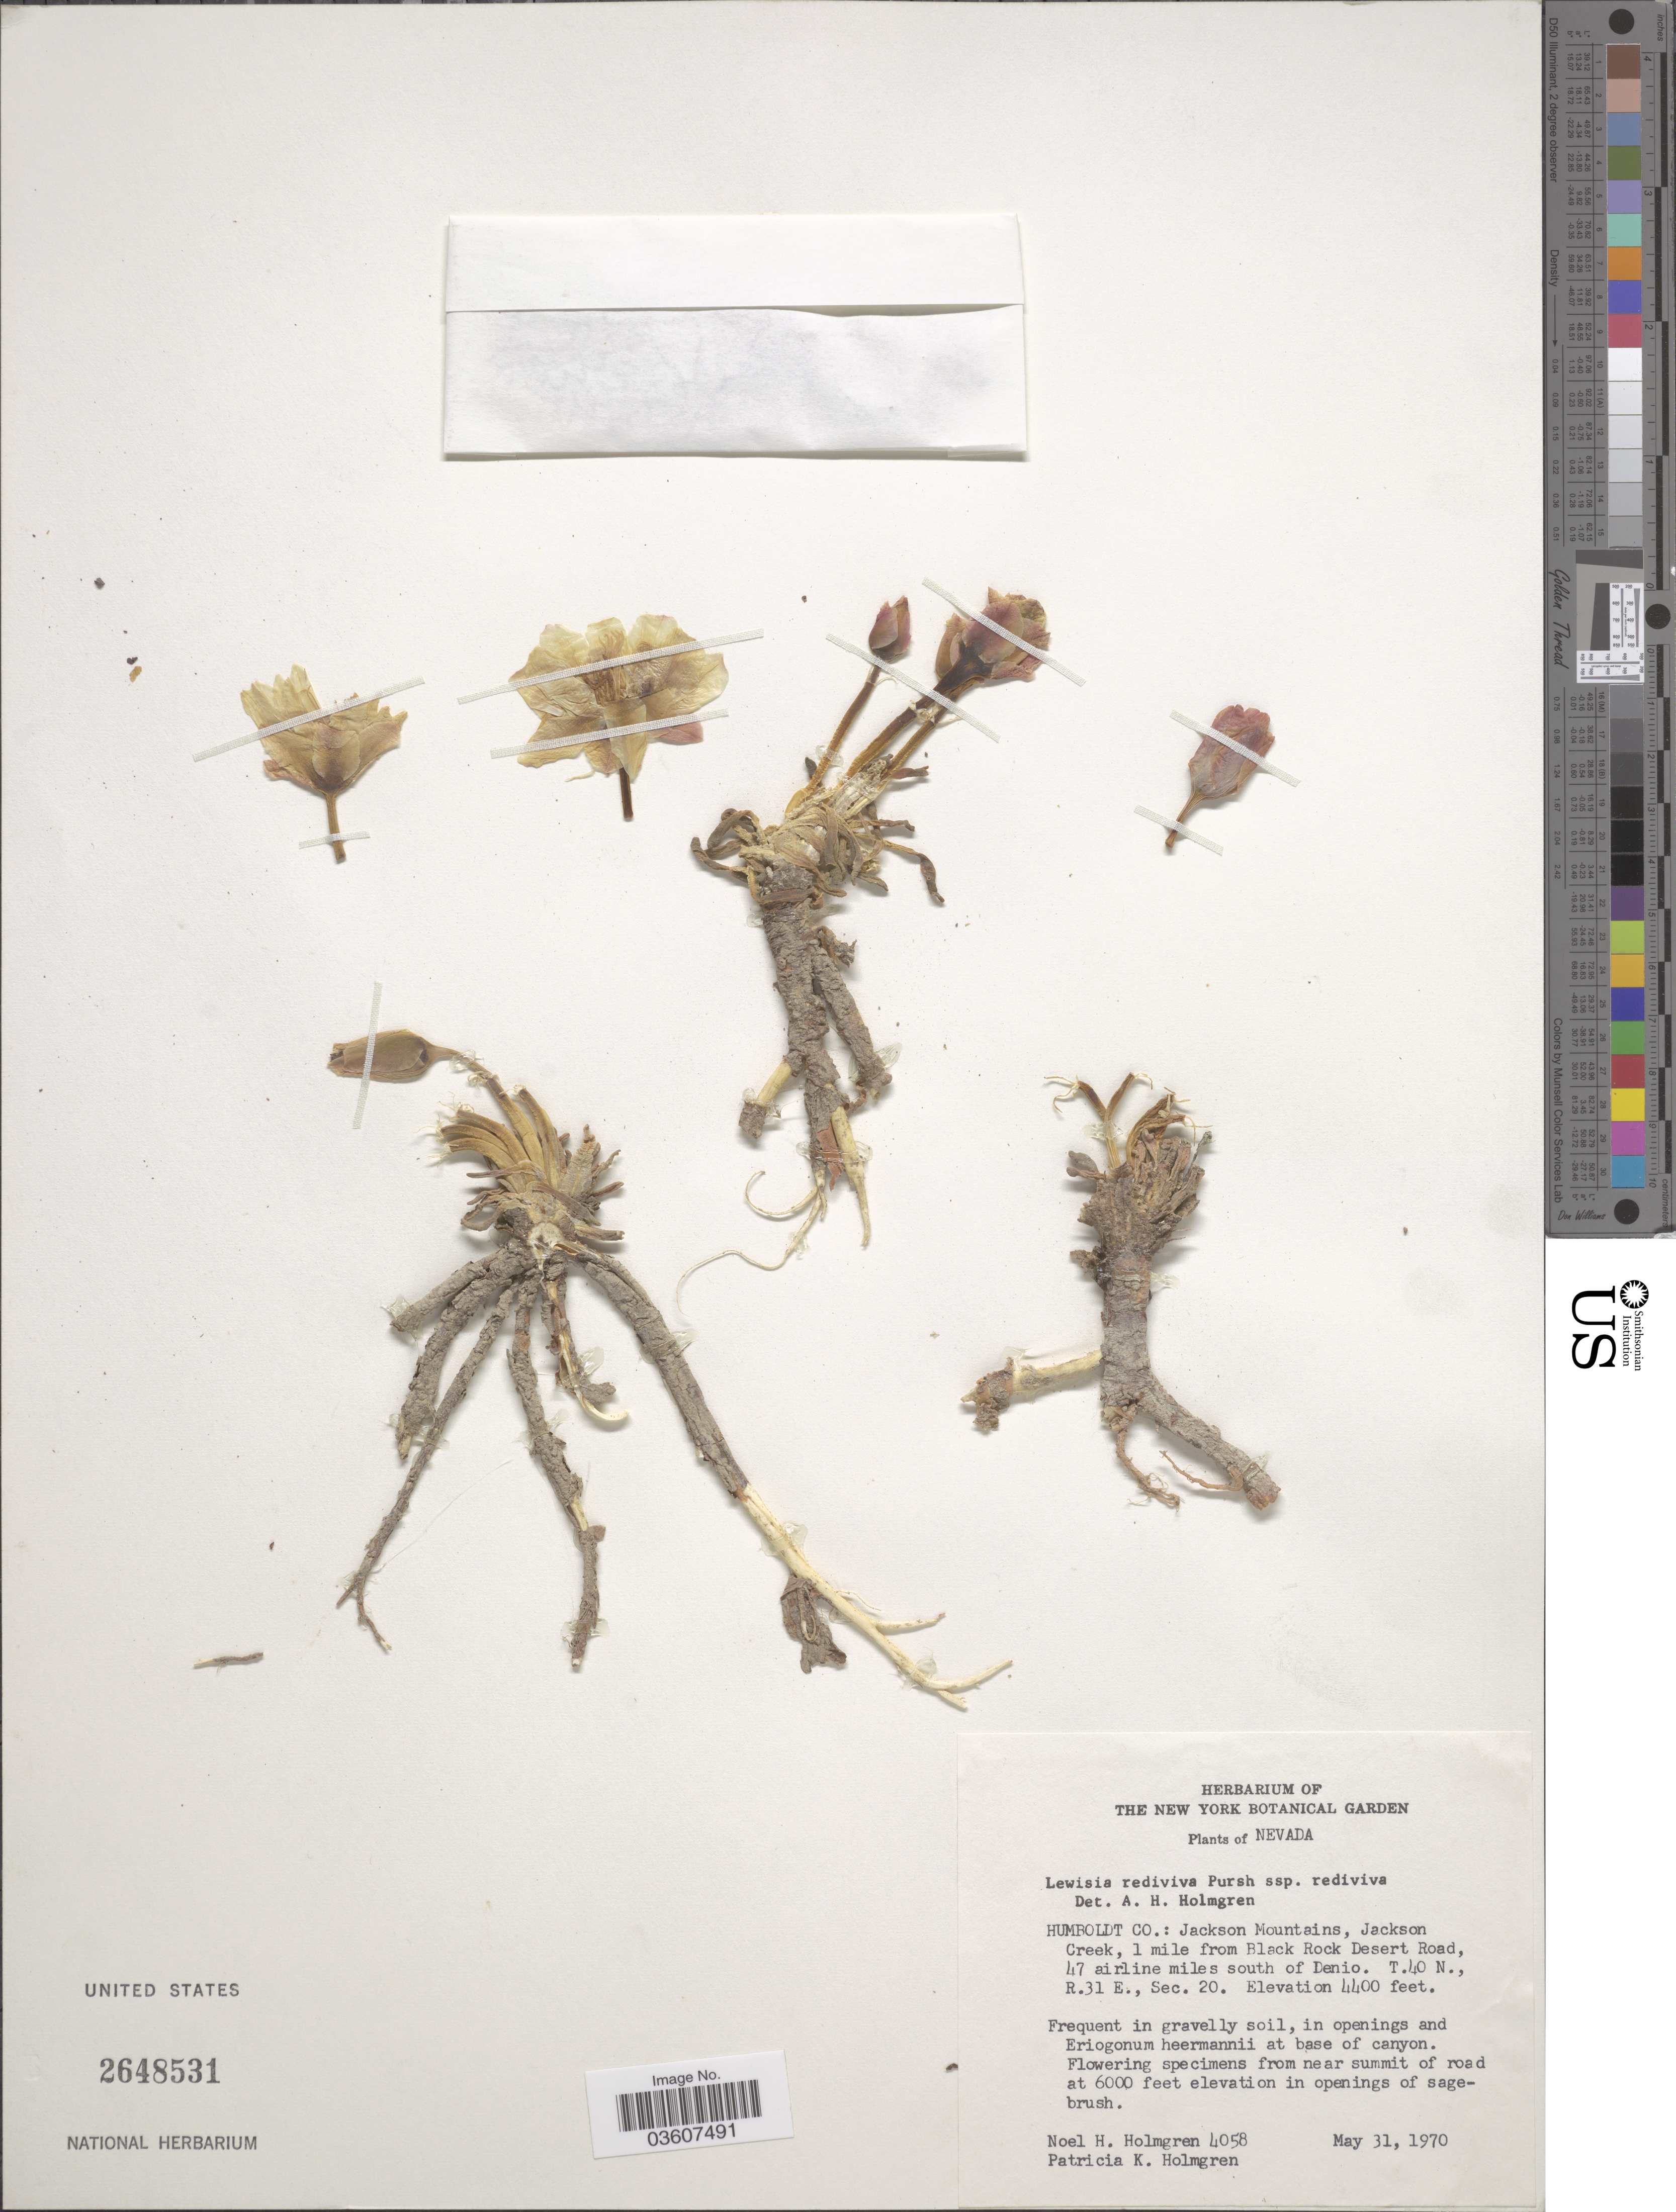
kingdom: Plantae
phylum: Tracheophyta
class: Magnoliopsida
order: Caryophyllales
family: Montiaceae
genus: Lewisia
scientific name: Lewisia rediviva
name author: Pursh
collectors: N. H. Holmgren & P. K. Holmgren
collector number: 4058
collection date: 1970-05-31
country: United States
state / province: Nevada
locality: Humboldt Co.: Jackson Mountains, Jackson Creek, 1 mile from Black Rock Desert Road, 47 airline miles south of Denio. T.40 N., R.31 E., Sec. 20.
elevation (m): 1341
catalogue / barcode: US 2648531